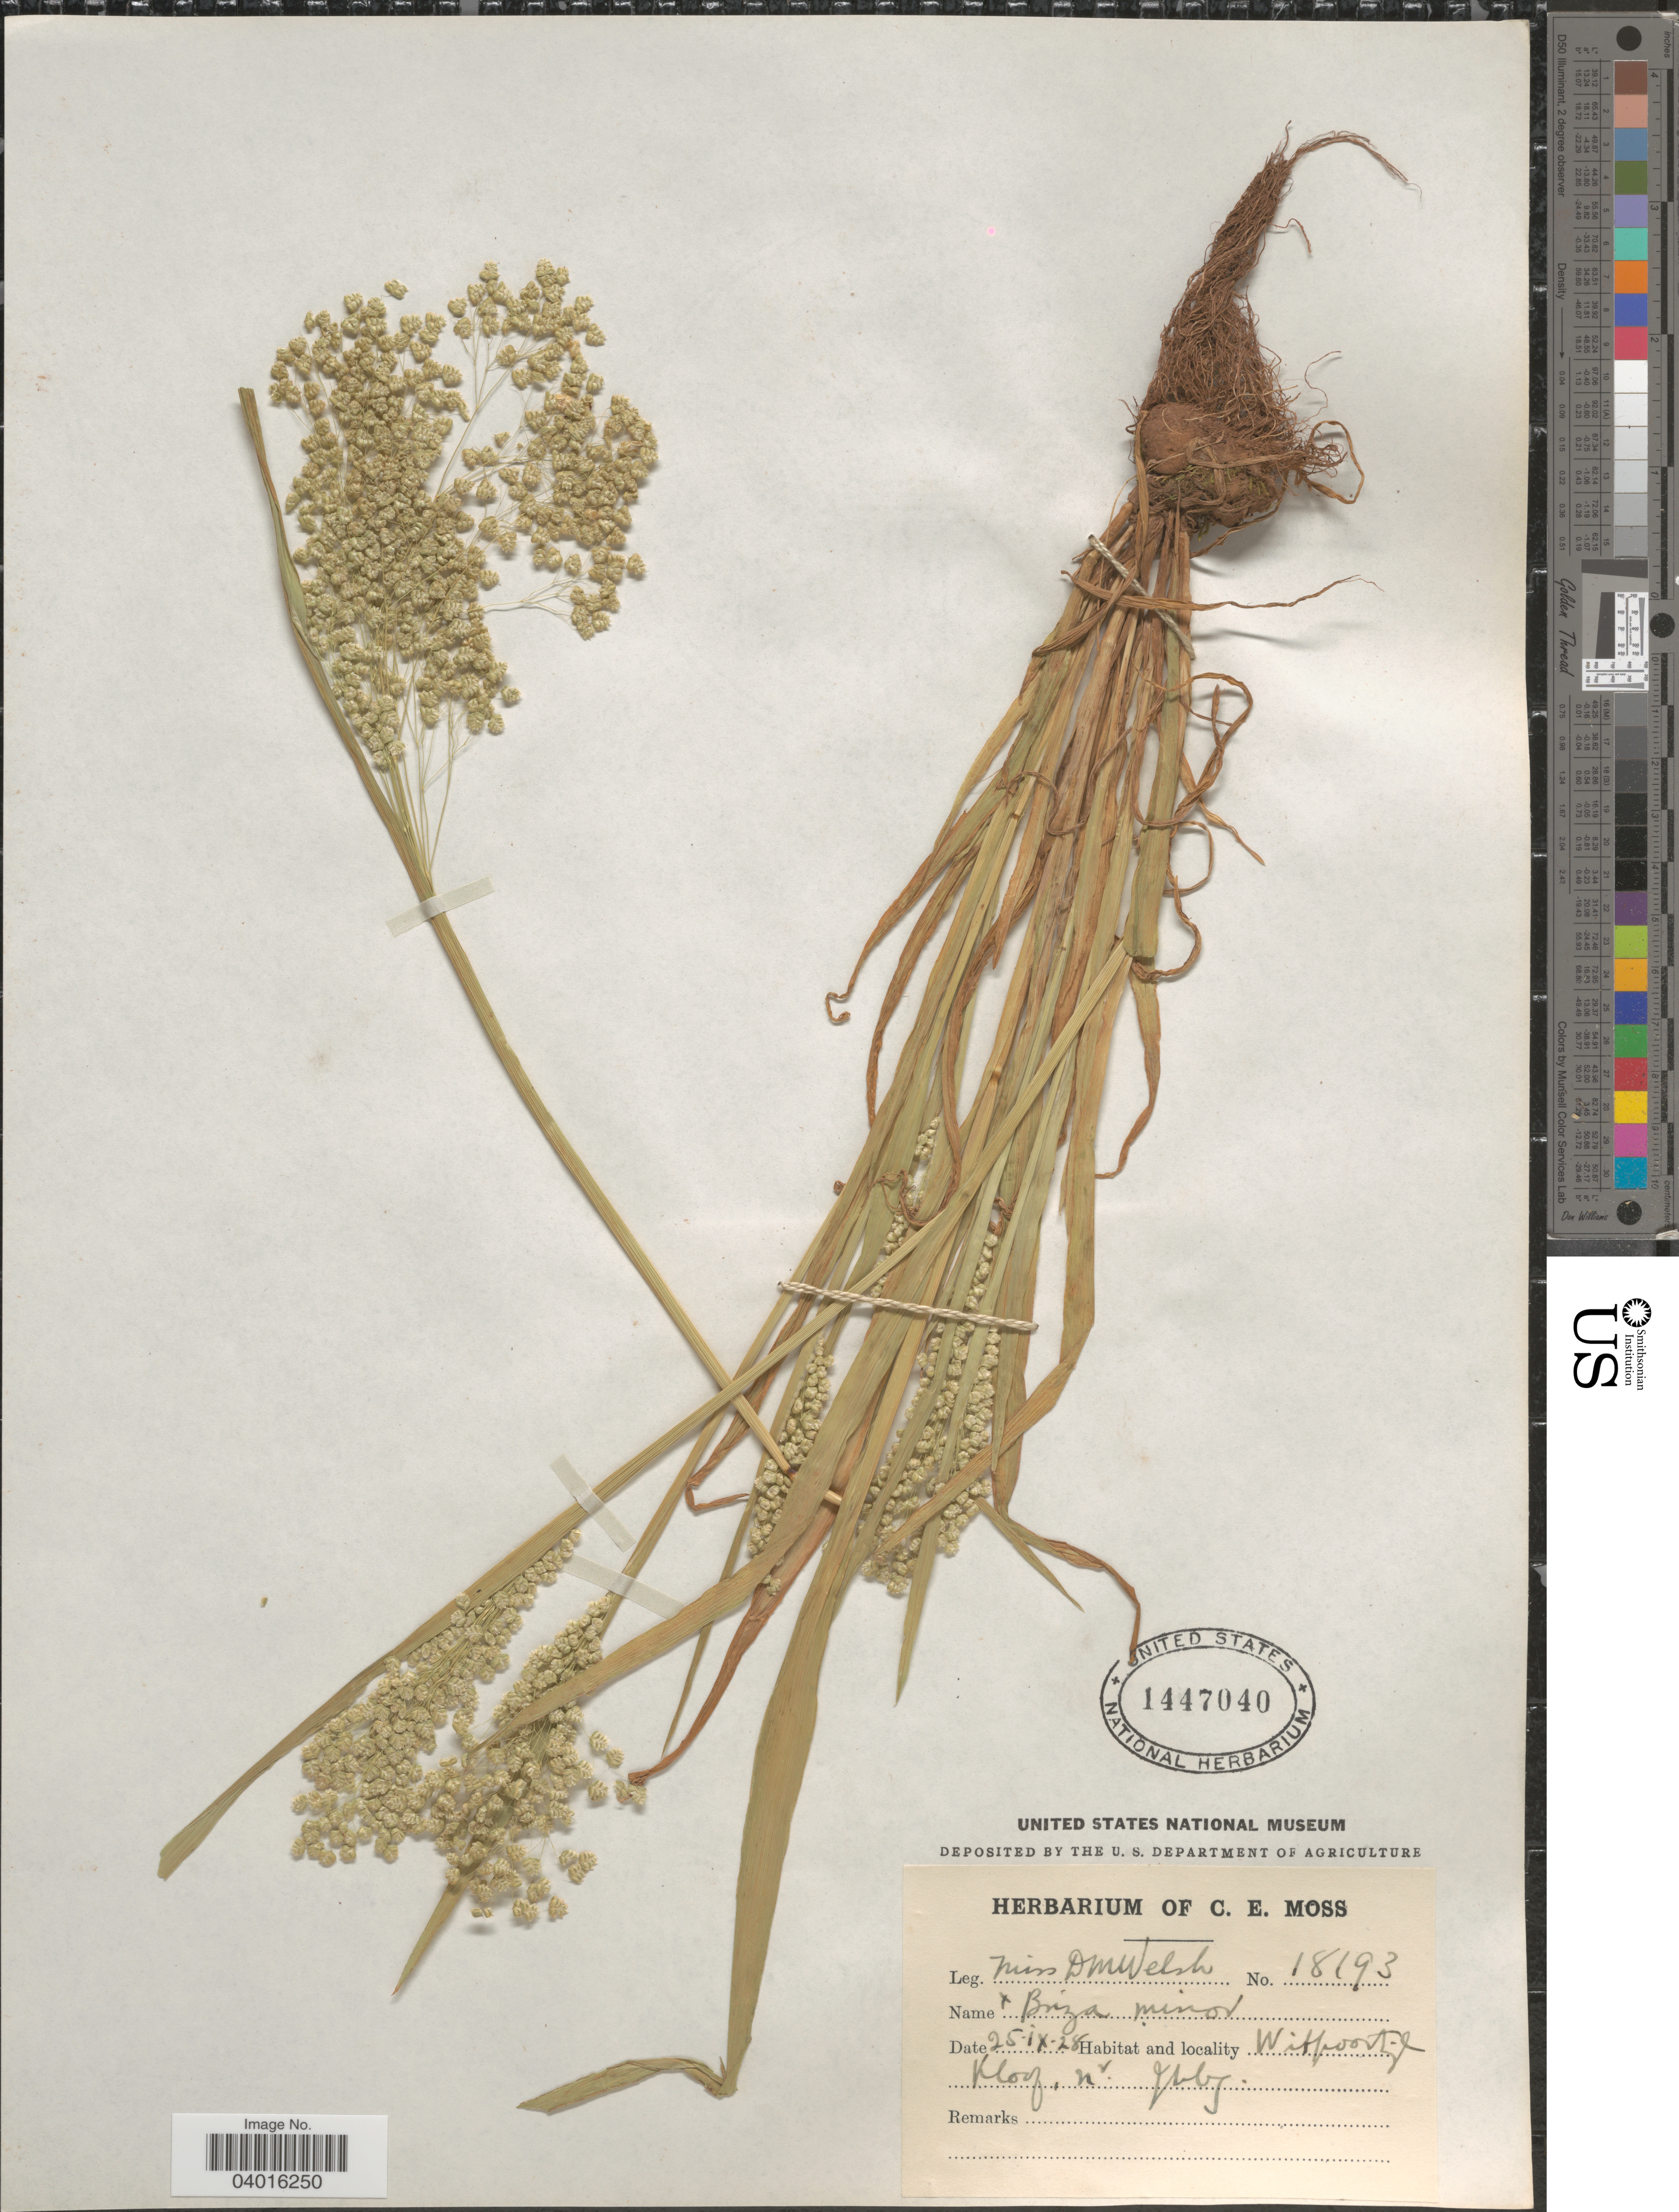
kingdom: Plantae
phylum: Tracheophyta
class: Liliopsida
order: Poales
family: Poaceae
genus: Briza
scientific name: Briza minor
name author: L.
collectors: Ex Herb. of C. E. Moss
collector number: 18193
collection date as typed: Transcribed d/m/y: 25/9/28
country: South Africa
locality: Witpoortjie Kloof n. Jbby [interpreted].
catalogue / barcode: US 1447040